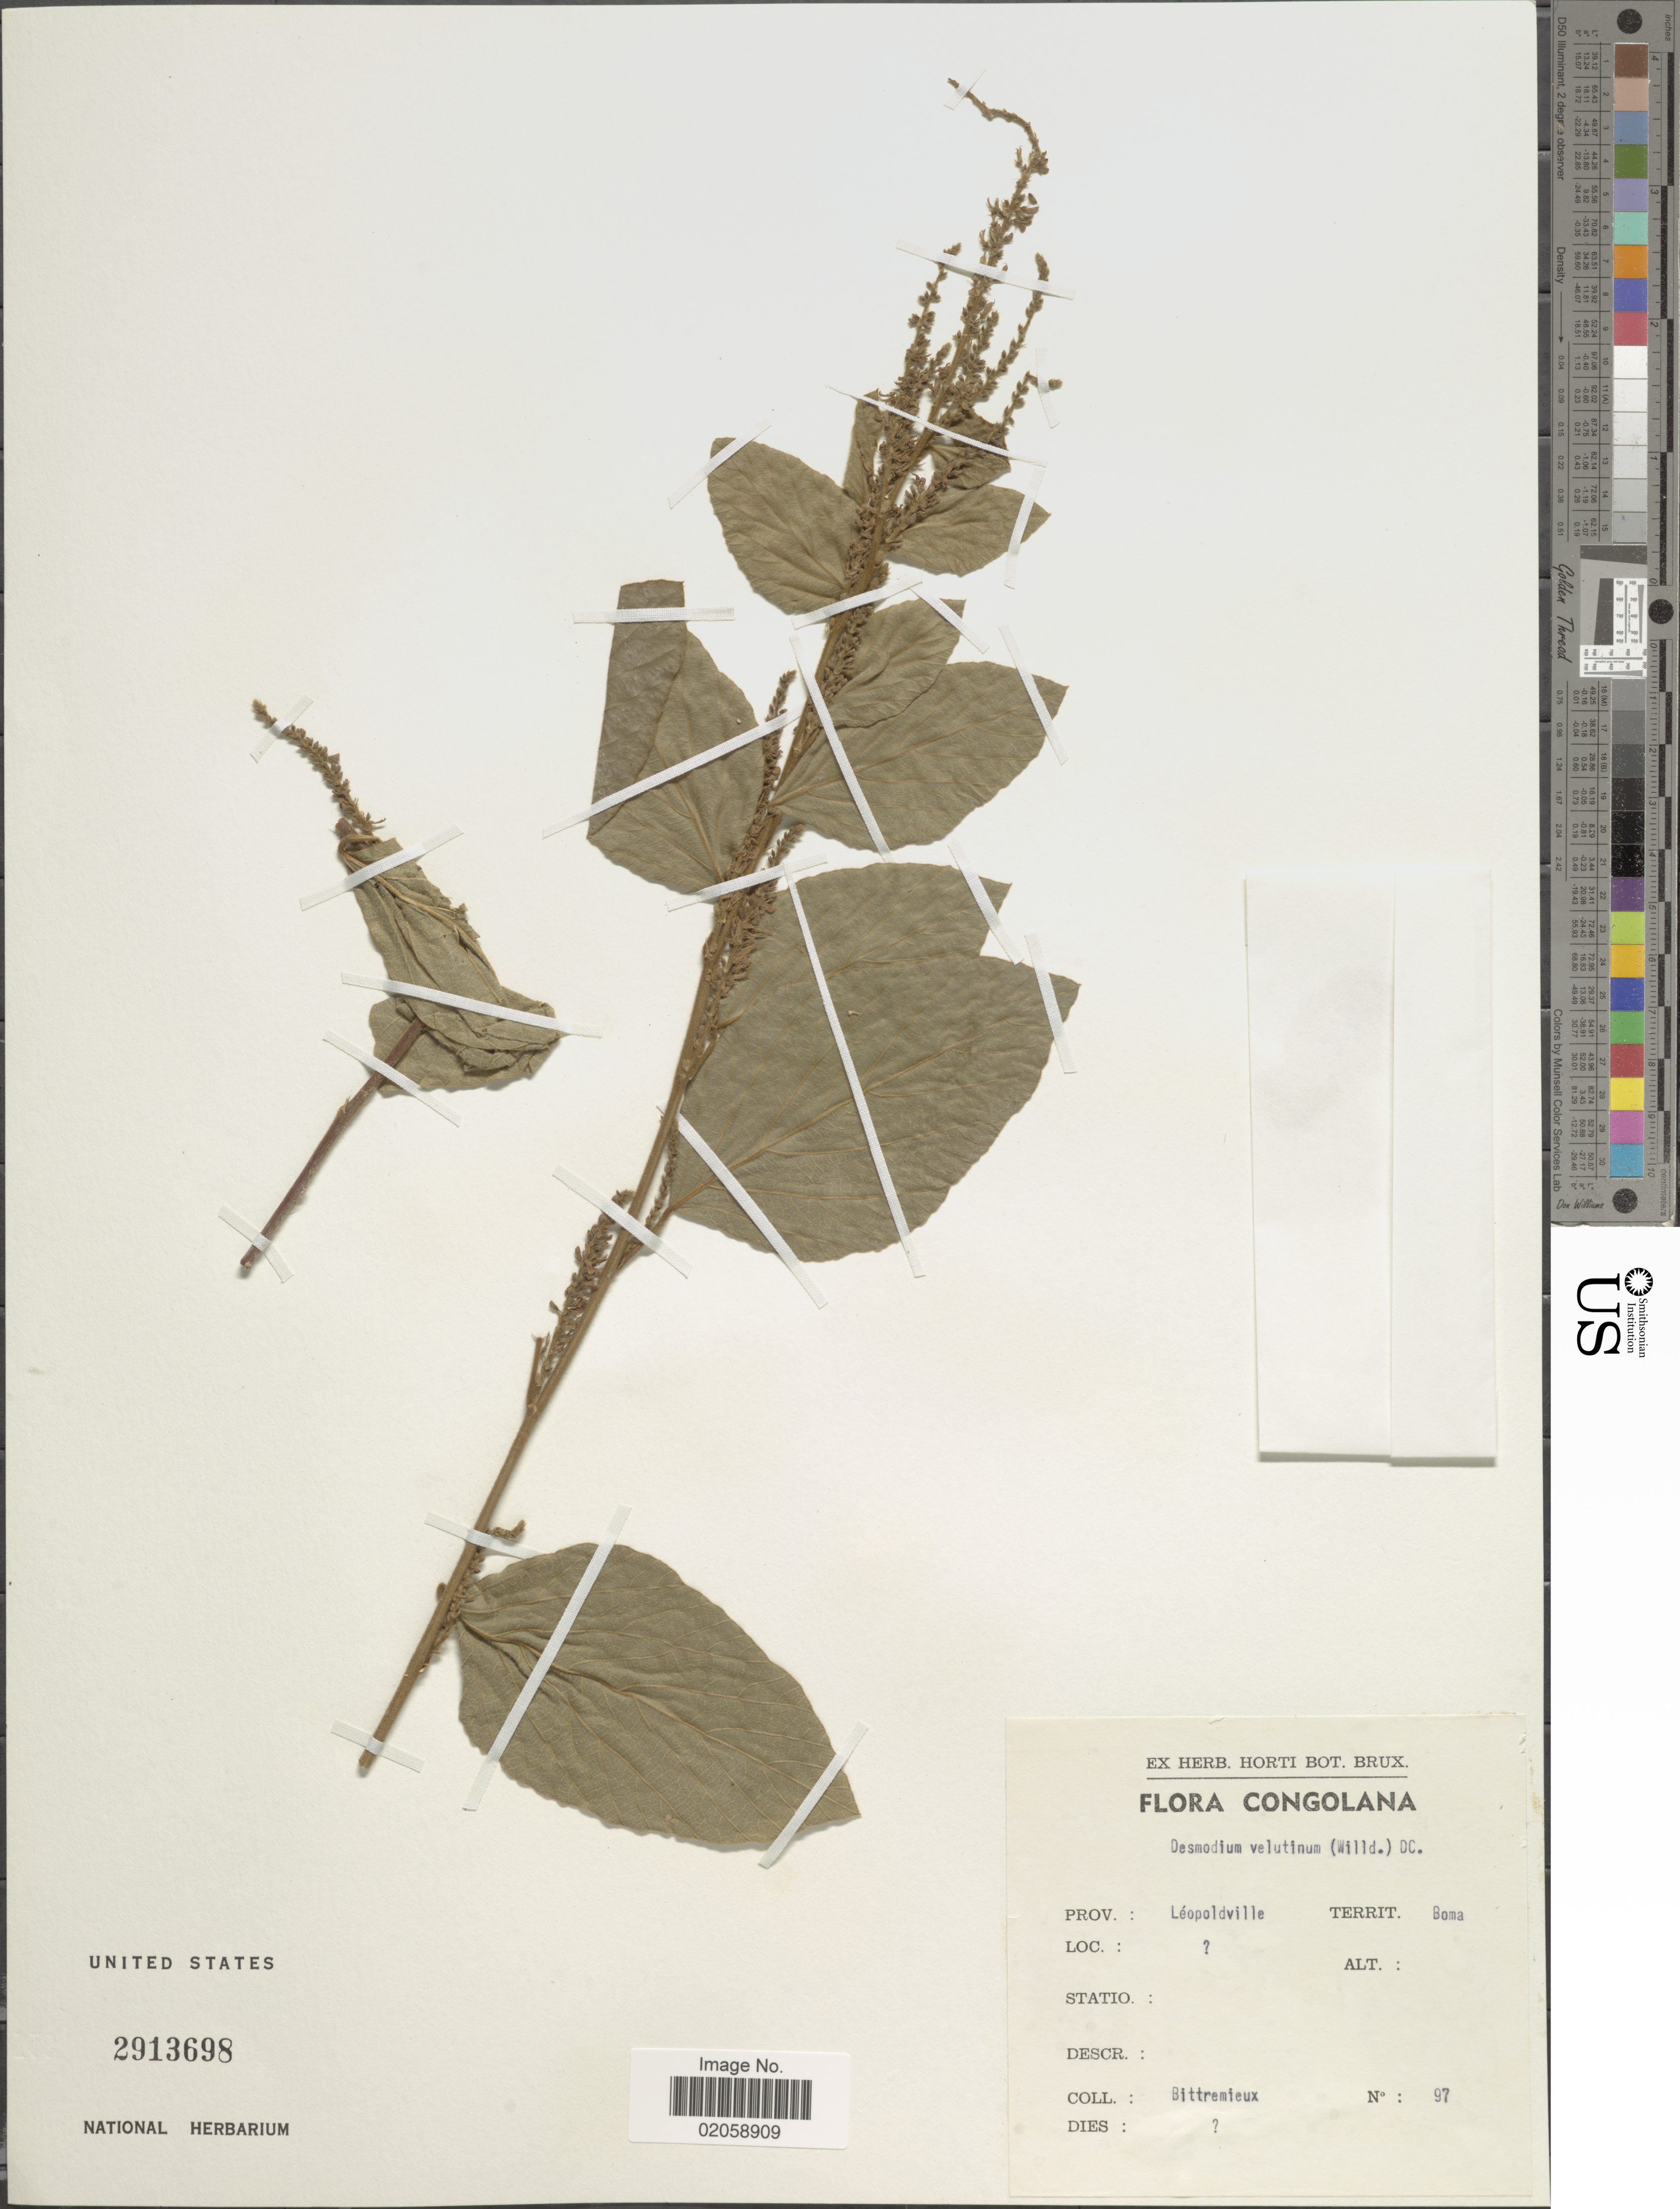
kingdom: Plantae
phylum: Tracheophyta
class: Magnoliopsida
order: Fabales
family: Fabaceae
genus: Polhillides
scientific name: Polhillides velutina subsp. velutina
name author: (Willd.) H. Ohashi & K. Ohashi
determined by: Strong, Mark T., (BOT), Smithsonian Institution - National Museum of Natural History (UNITED STATES)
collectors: Bittremieux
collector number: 97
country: Congo, Democratic Republic of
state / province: Kongo Central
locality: Congolana. Prov.: Léopoldville. Territ. Boma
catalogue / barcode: US 2913698